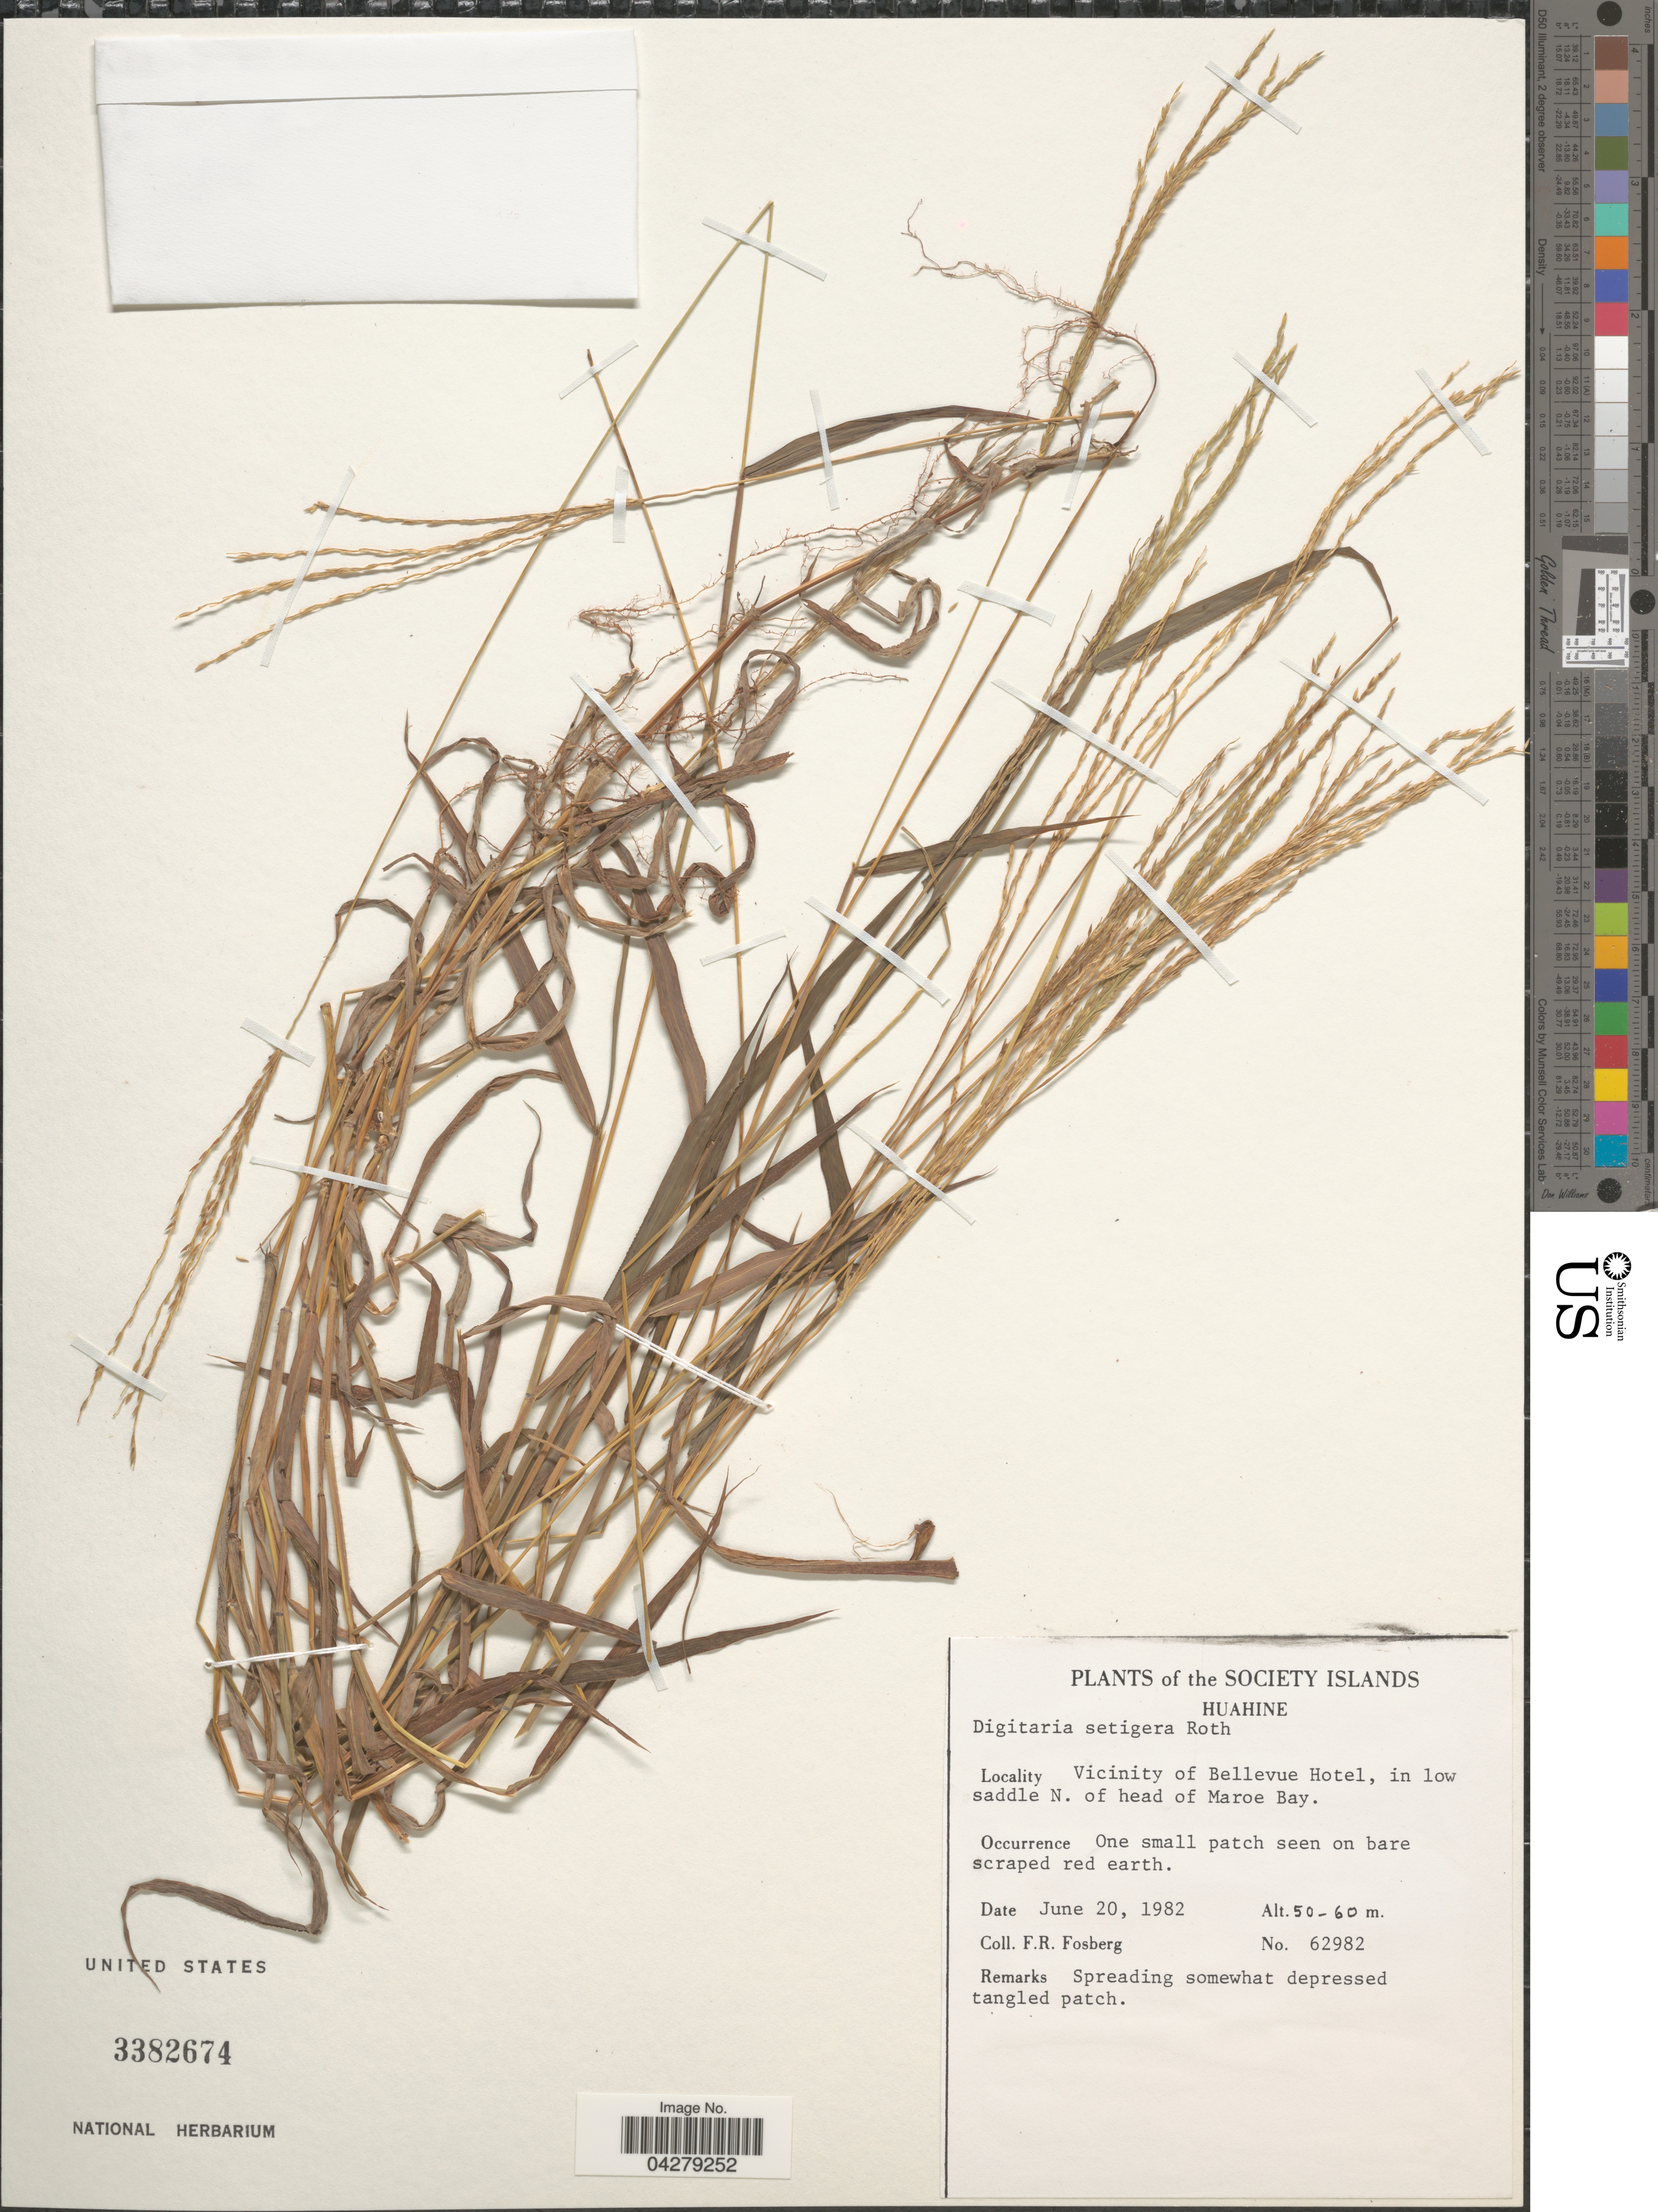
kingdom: Plantae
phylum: Tracheophyta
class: Liliopsida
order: Poales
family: Poaceae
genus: Digitaria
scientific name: Digitaria setigera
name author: Roth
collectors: F. R. Fosberg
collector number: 62982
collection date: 1982-06-20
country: French Polynesia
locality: The Society Islands. Huahine. Vicinity of Bellevue Hotel, in low saddle N. of head of Maroe Bay.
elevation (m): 50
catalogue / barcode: US 3382674